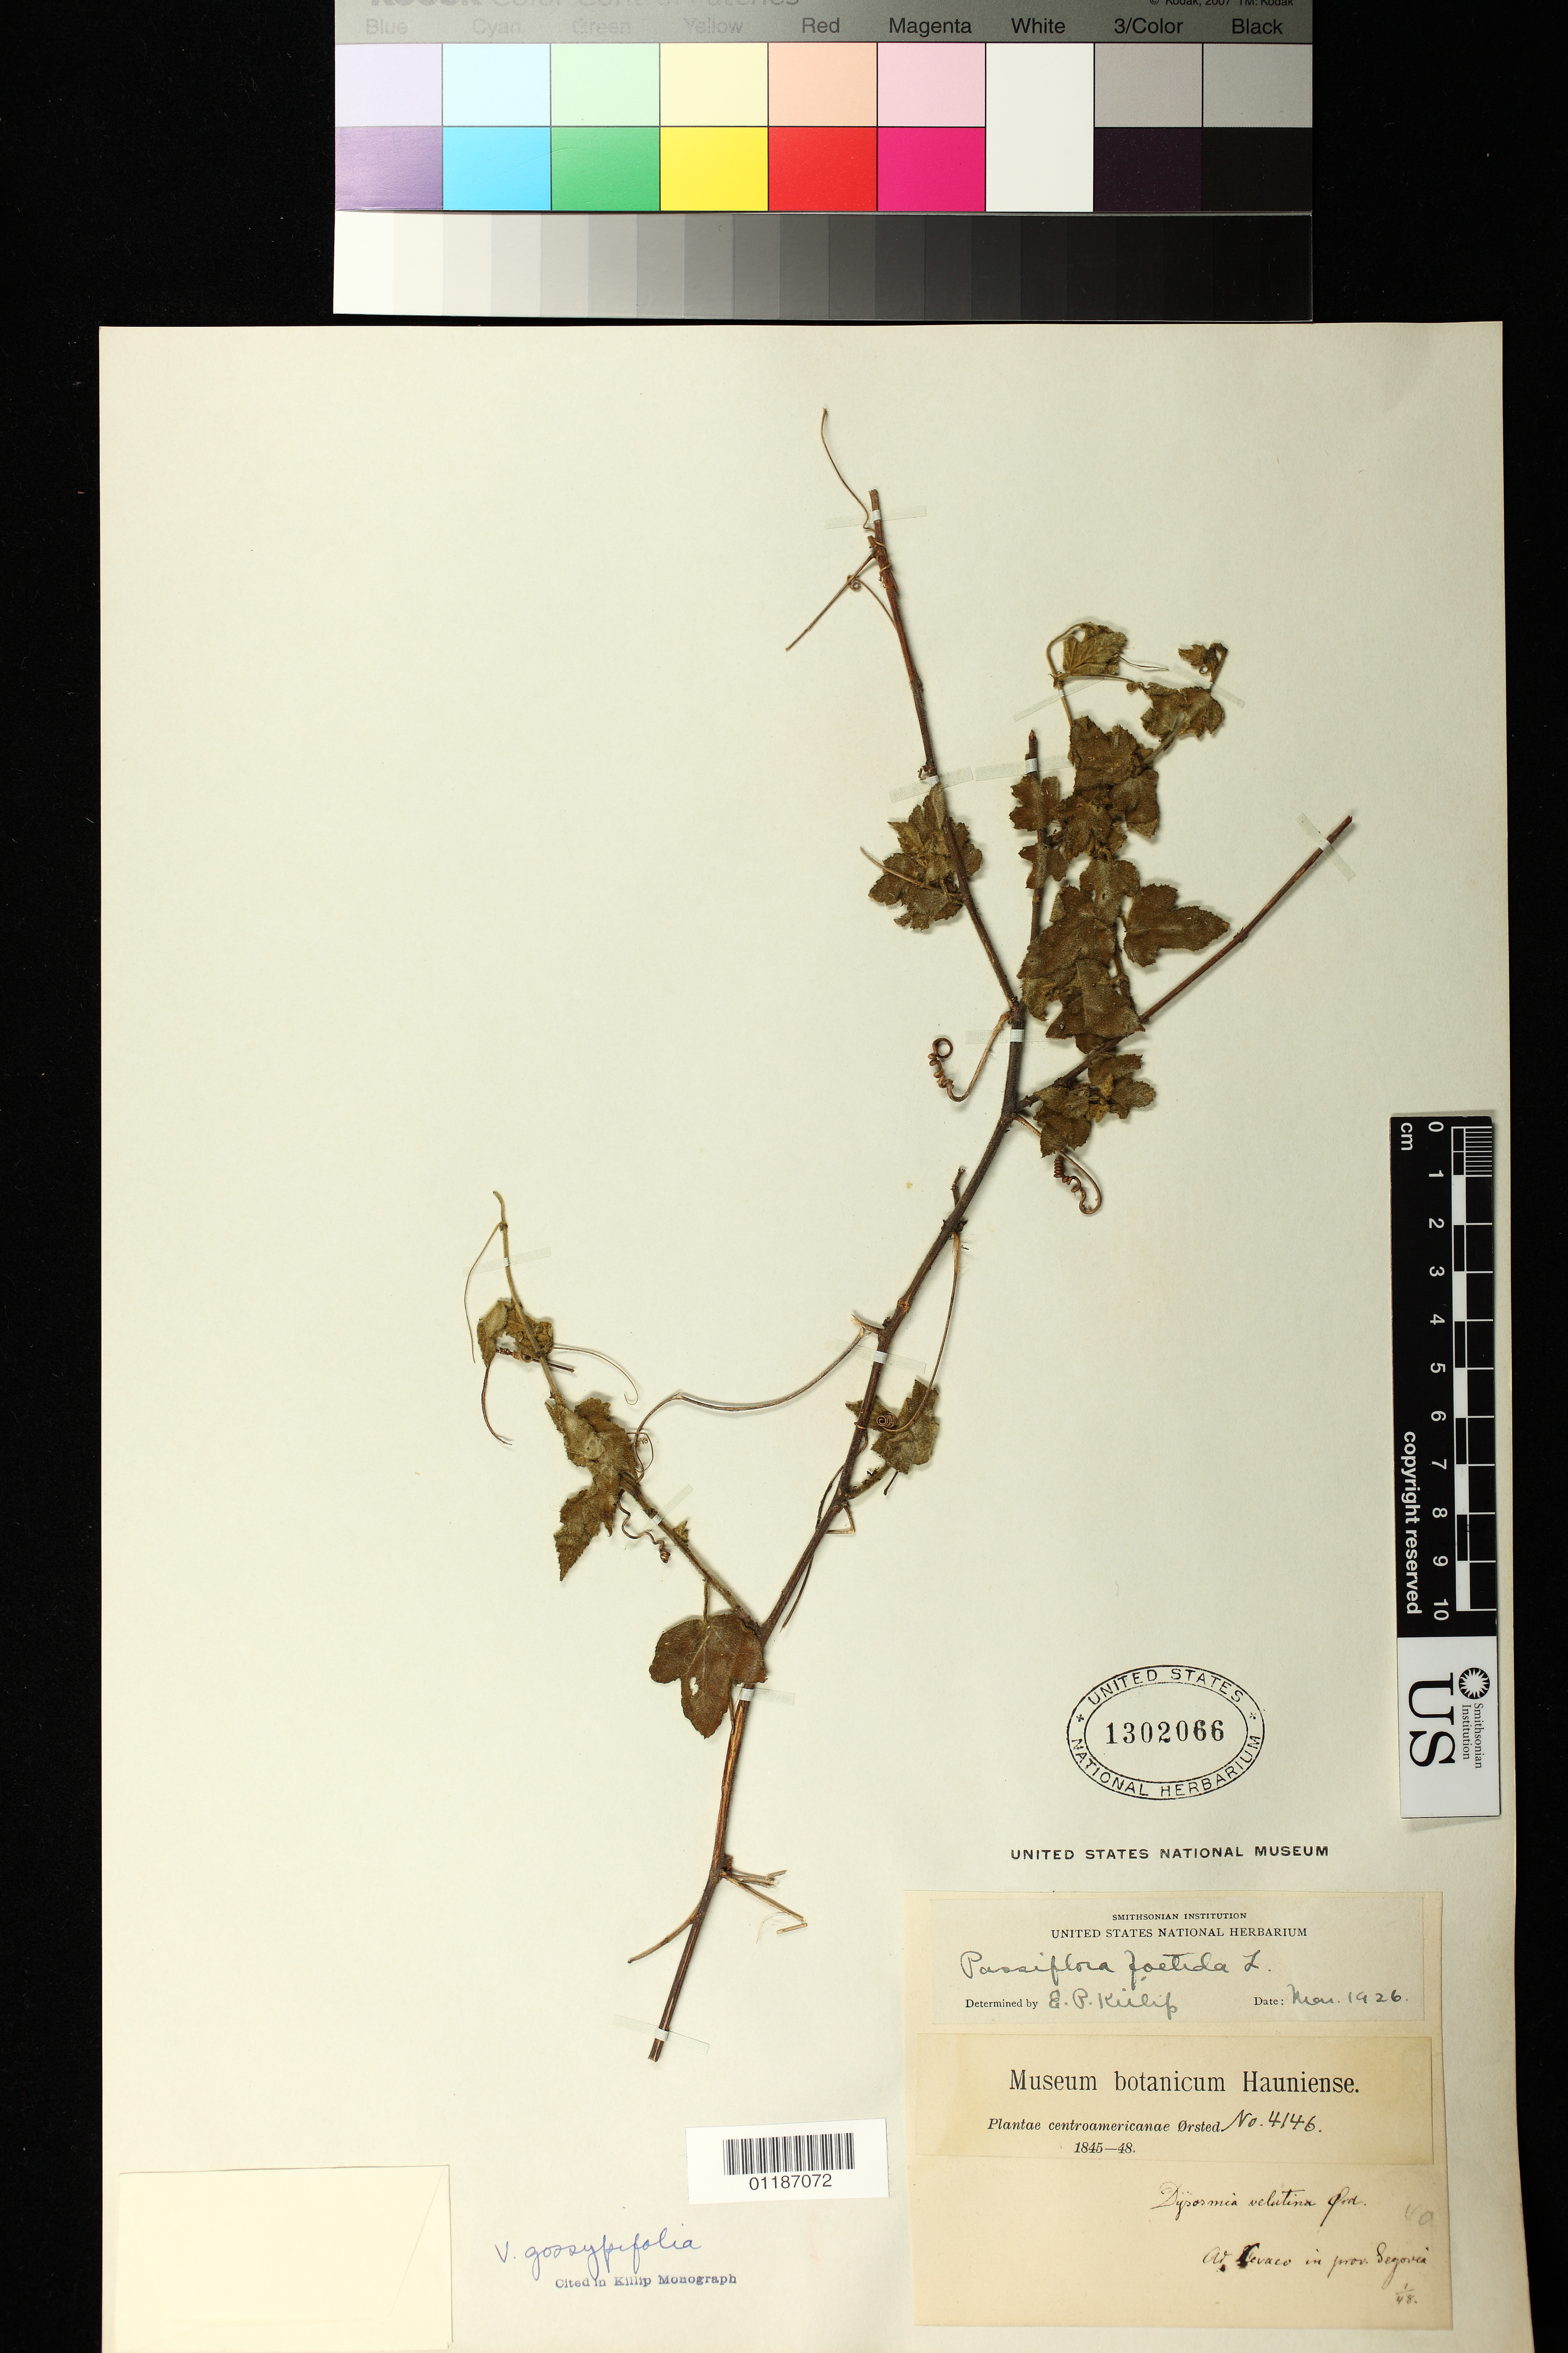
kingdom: Plantae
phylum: Tracheophyta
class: Magnoliopsida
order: Malpighiales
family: Passifloraceae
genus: Passiflora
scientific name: Passiflora foetida var. gossypiifolia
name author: (Desv.) Mast.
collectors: ex Museum Botanicum Hauniense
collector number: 4146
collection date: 1848-01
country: Spain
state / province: Castilla y León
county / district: Segovia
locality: Cevaco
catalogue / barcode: US 1302066